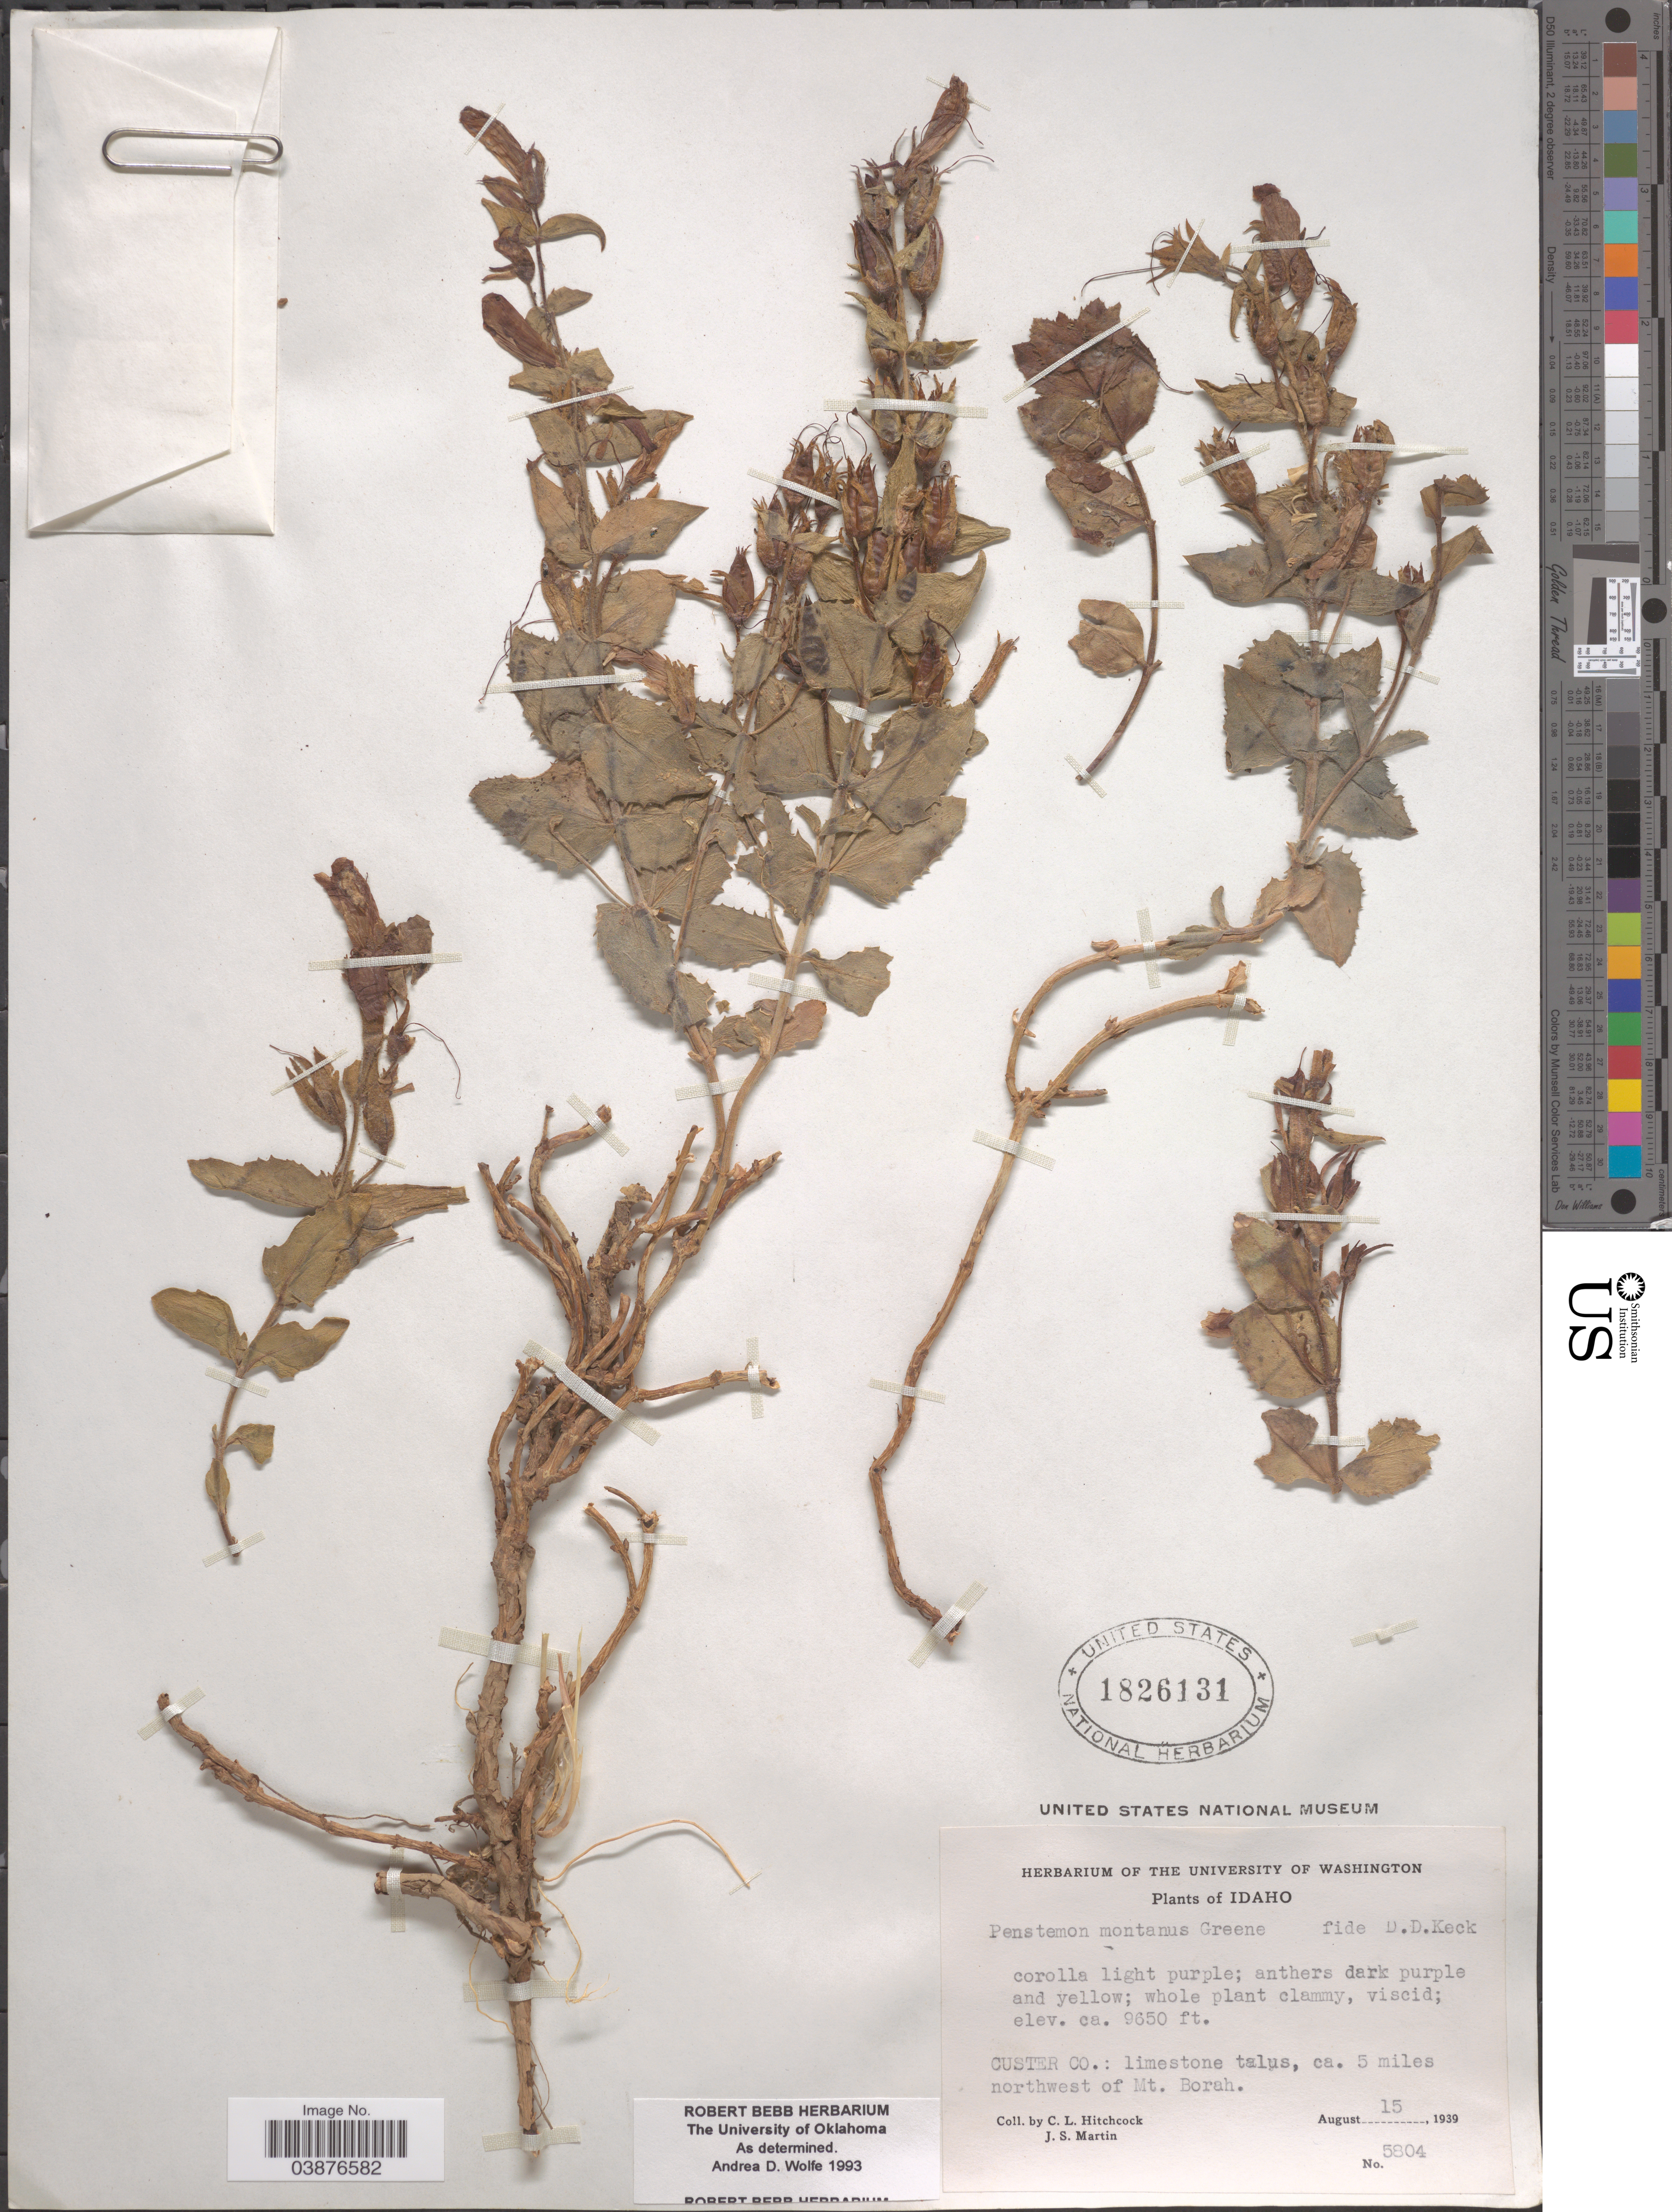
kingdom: Plantae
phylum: Tracheophyta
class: Magnoliopsida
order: Lamiales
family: Plantaginaceae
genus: Penstemon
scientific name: Penstemon montanus var. montanus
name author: Greene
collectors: C. L. Hitchcock & J. S. Martin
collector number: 5804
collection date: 1939-08-15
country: United States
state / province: Idaho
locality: Custer Co.: limestone talus, ca. 5 miles northwest of Mt. Borah.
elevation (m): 2941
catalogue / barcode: US 1826131